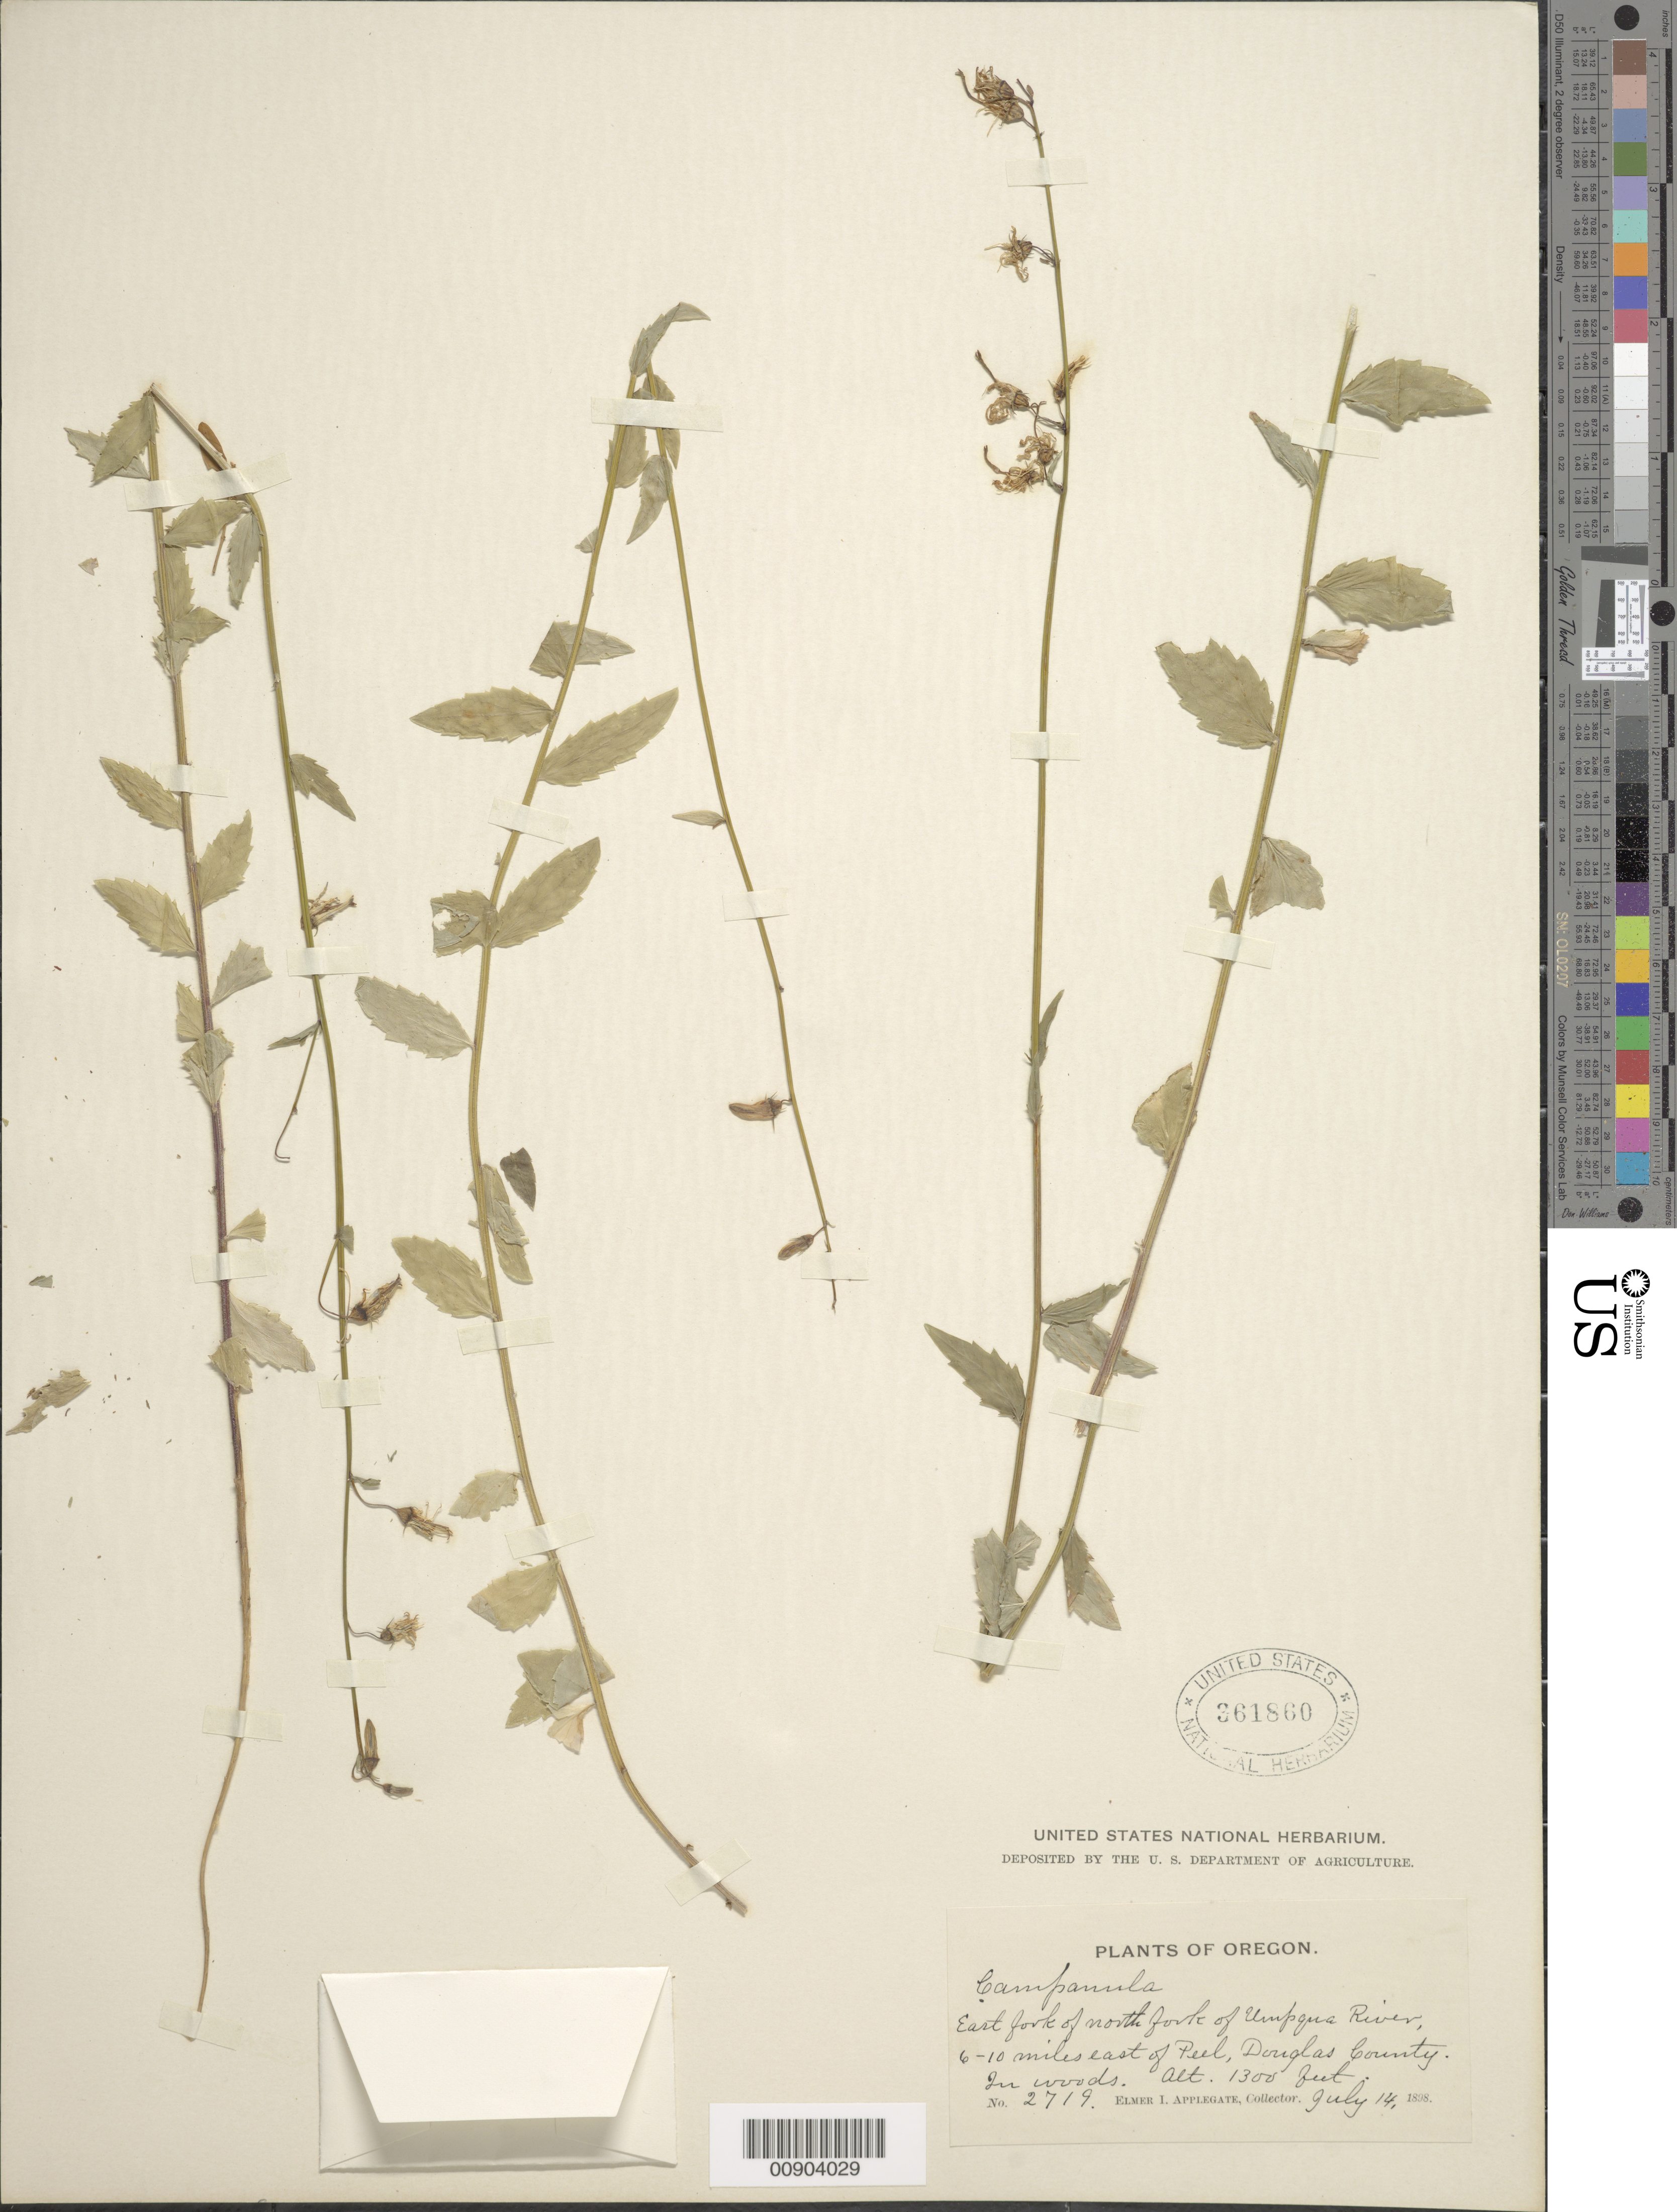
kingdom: Plantae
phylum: Tracheophyta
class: Magnoliopsida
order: Asterales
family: Campanulaceae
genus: Campanula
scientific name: Campanula prenanthoides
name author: Durand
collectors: E. I. Applegate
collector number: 2719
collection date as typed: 14 Jul 1898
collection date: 1898-07-14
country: United States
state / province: Oregon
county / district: Douglas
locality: East fork of north fork of Umpqua River, 6-10 miles east of Peel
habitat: in woods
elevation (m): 396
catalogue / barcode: US 361860